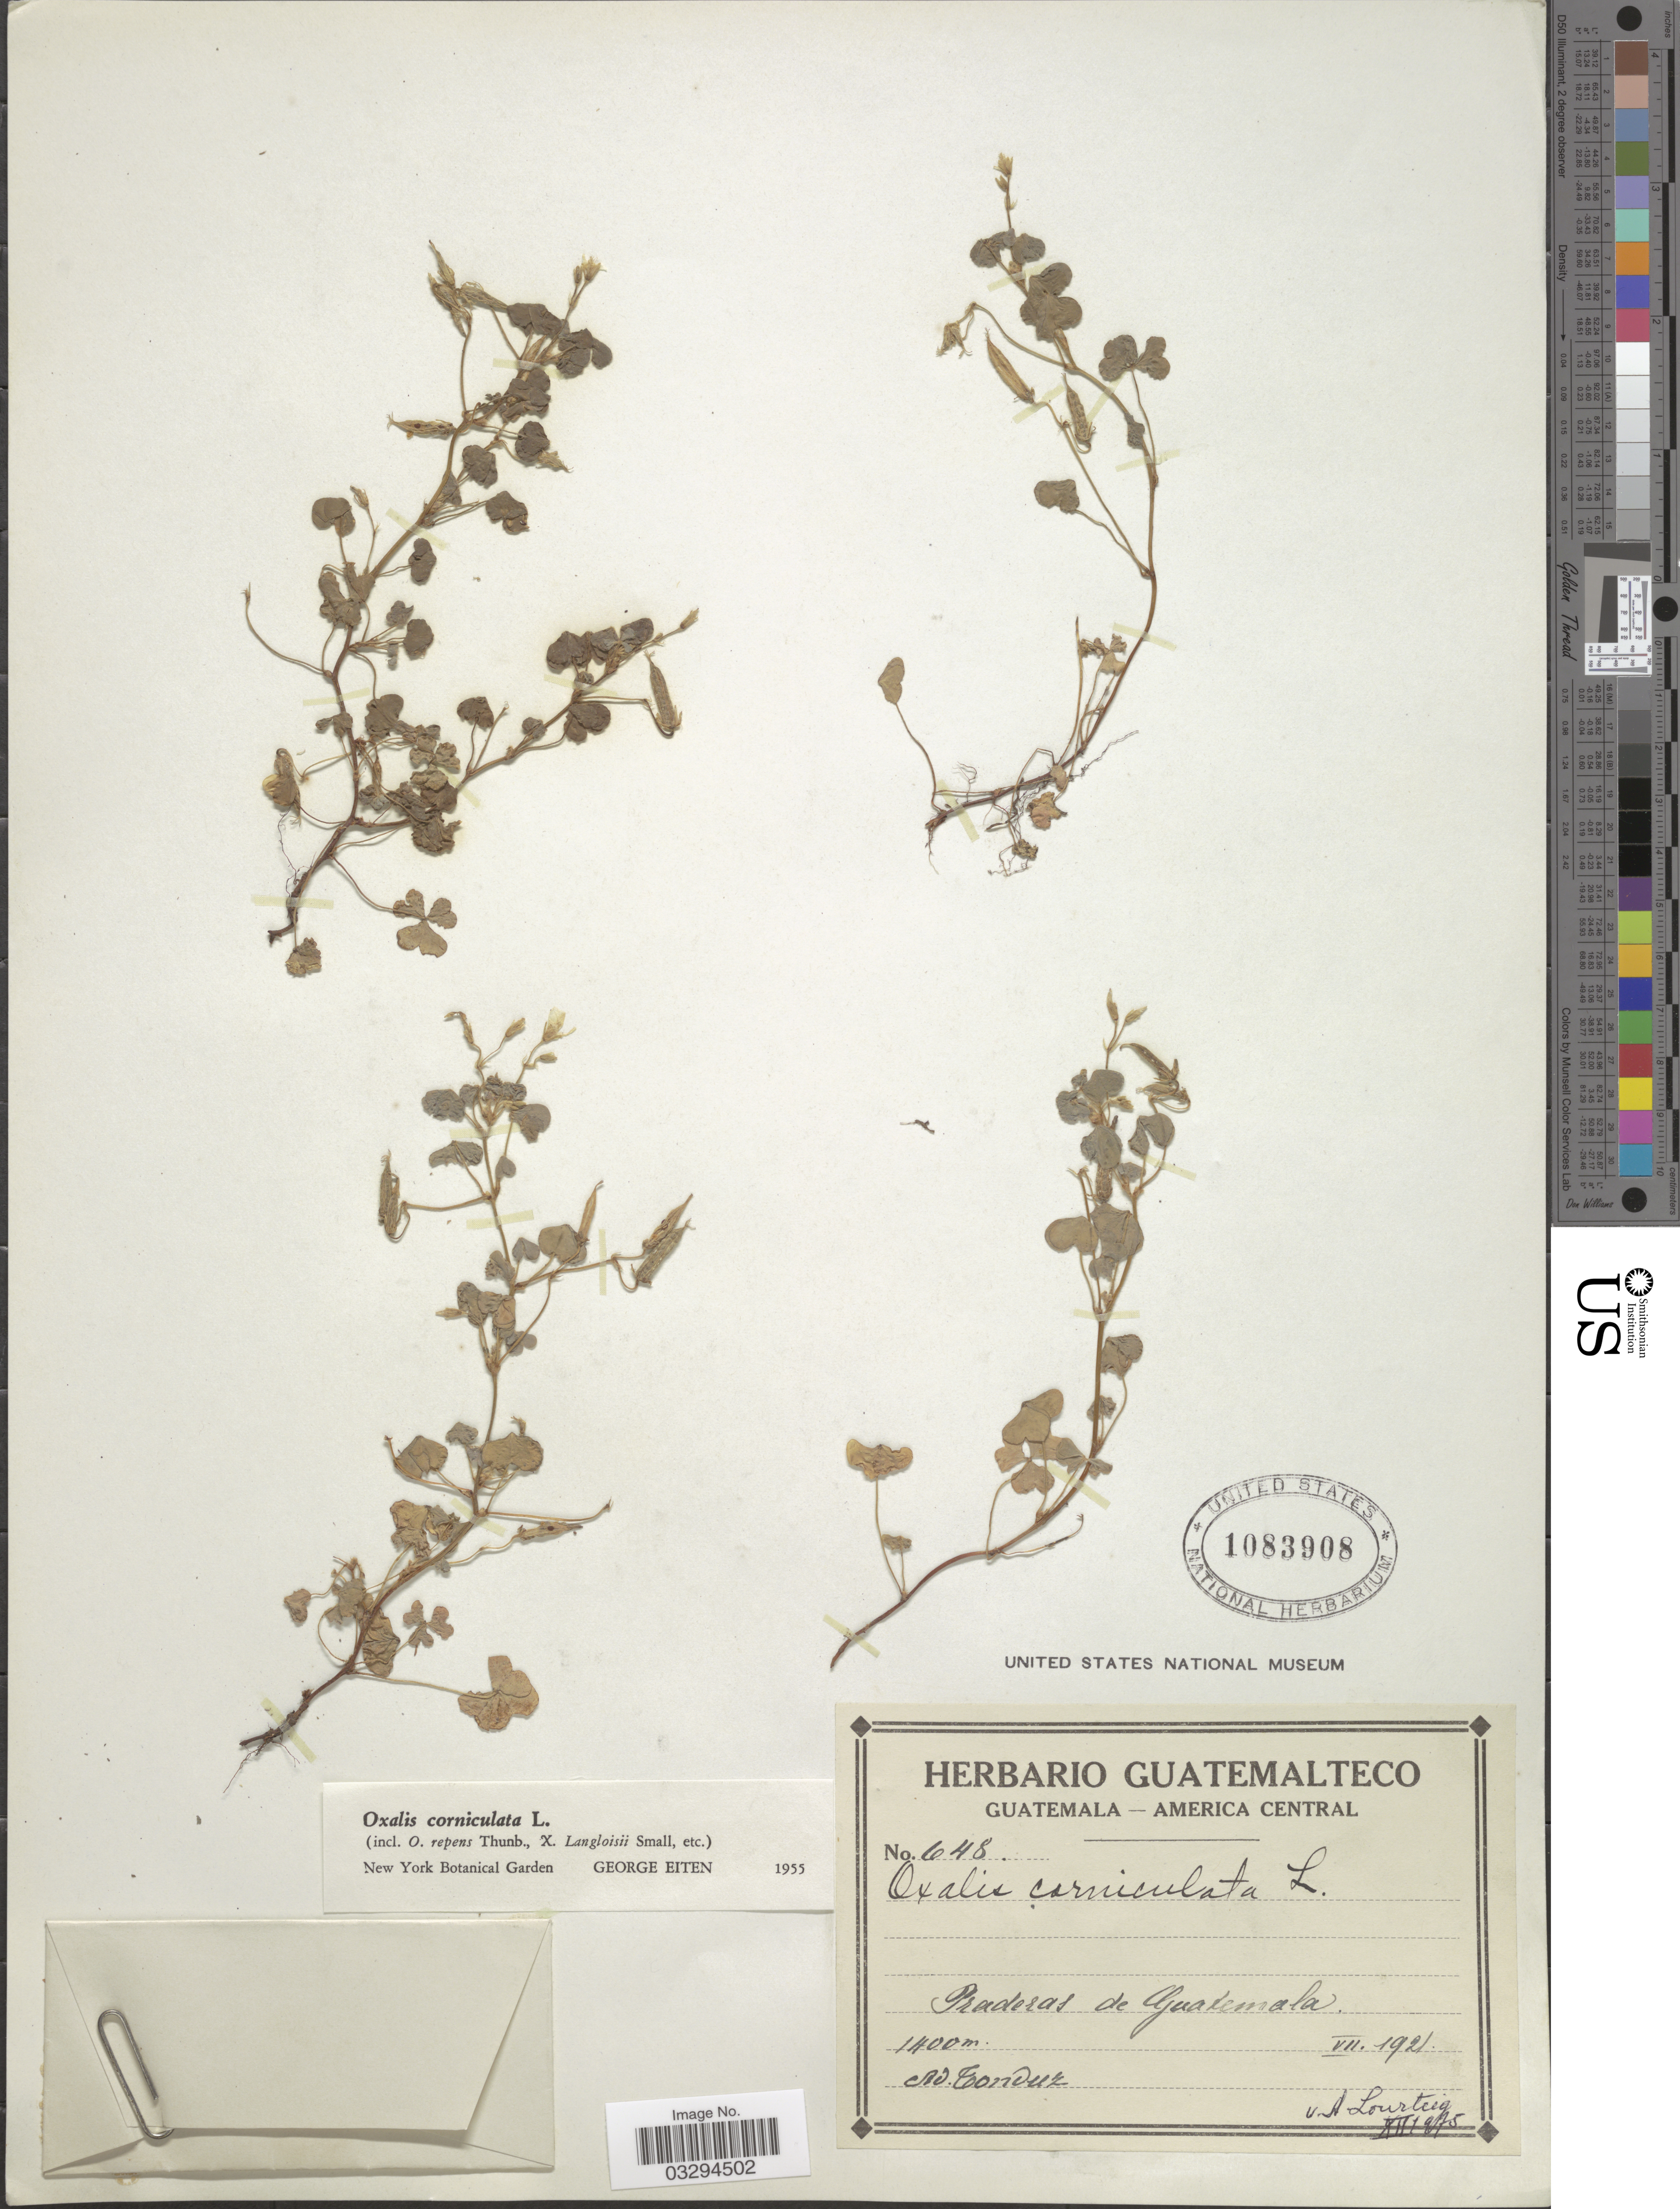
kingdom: Plantae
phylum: Tracheophyta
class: Magnoliopsida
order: Oxalidales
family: Oxalidaceae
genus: Oxalis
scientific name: Oxalis corniculata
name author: L.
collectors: A. Tonduz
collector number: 648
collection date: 1921-07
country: Guatemala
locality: Praderas de Guatemala.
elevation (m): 1400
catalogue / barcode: US 1083908